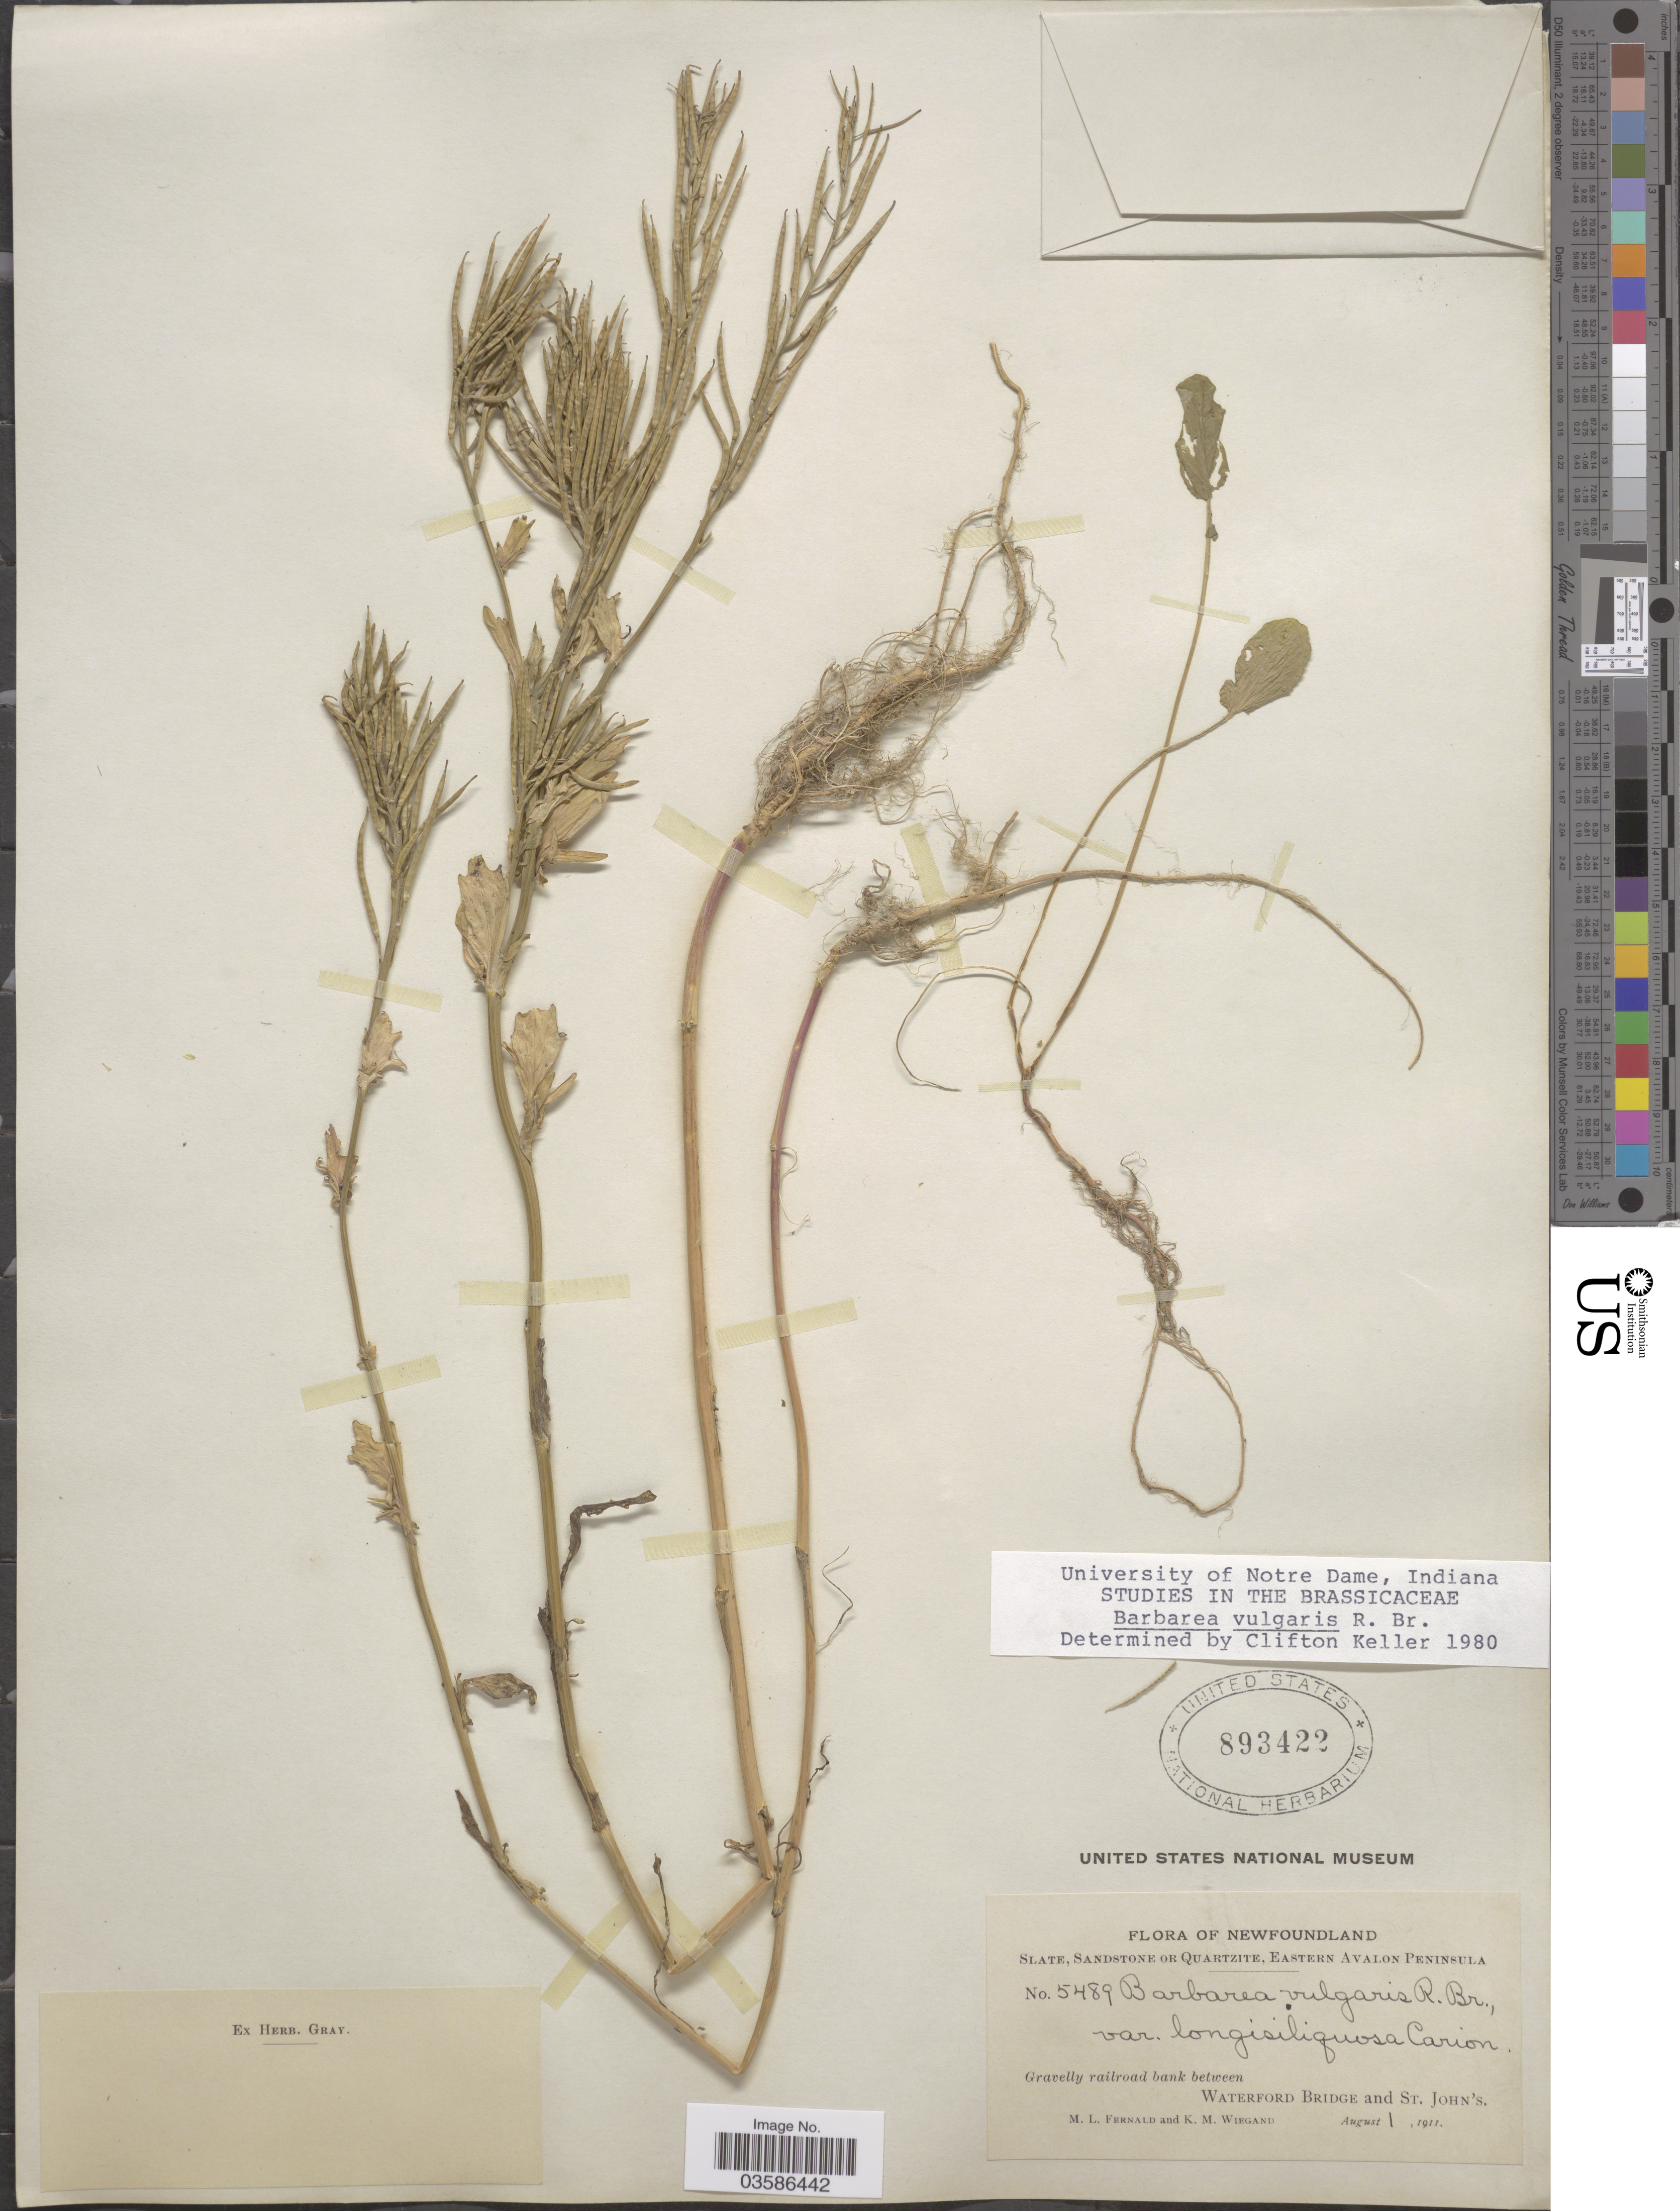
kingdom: Plantae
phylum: Tracheophyta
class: Magnoliopsida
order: Brassicales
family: Brassicaceae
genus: Barbarea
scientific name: Barbarea vulgaris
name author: W.T. Aiton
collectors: M. L. Fernald & K. M. Wiegand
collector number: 5489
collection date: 1911-08-01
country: Canada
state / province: Newfoundland and Labrador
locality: Slate, Sandstone or Quartzite, Eastern Avalon Peninsula. Gravelly railroad bank between Waterford Bridge and St. John's.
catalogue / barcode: US 893422